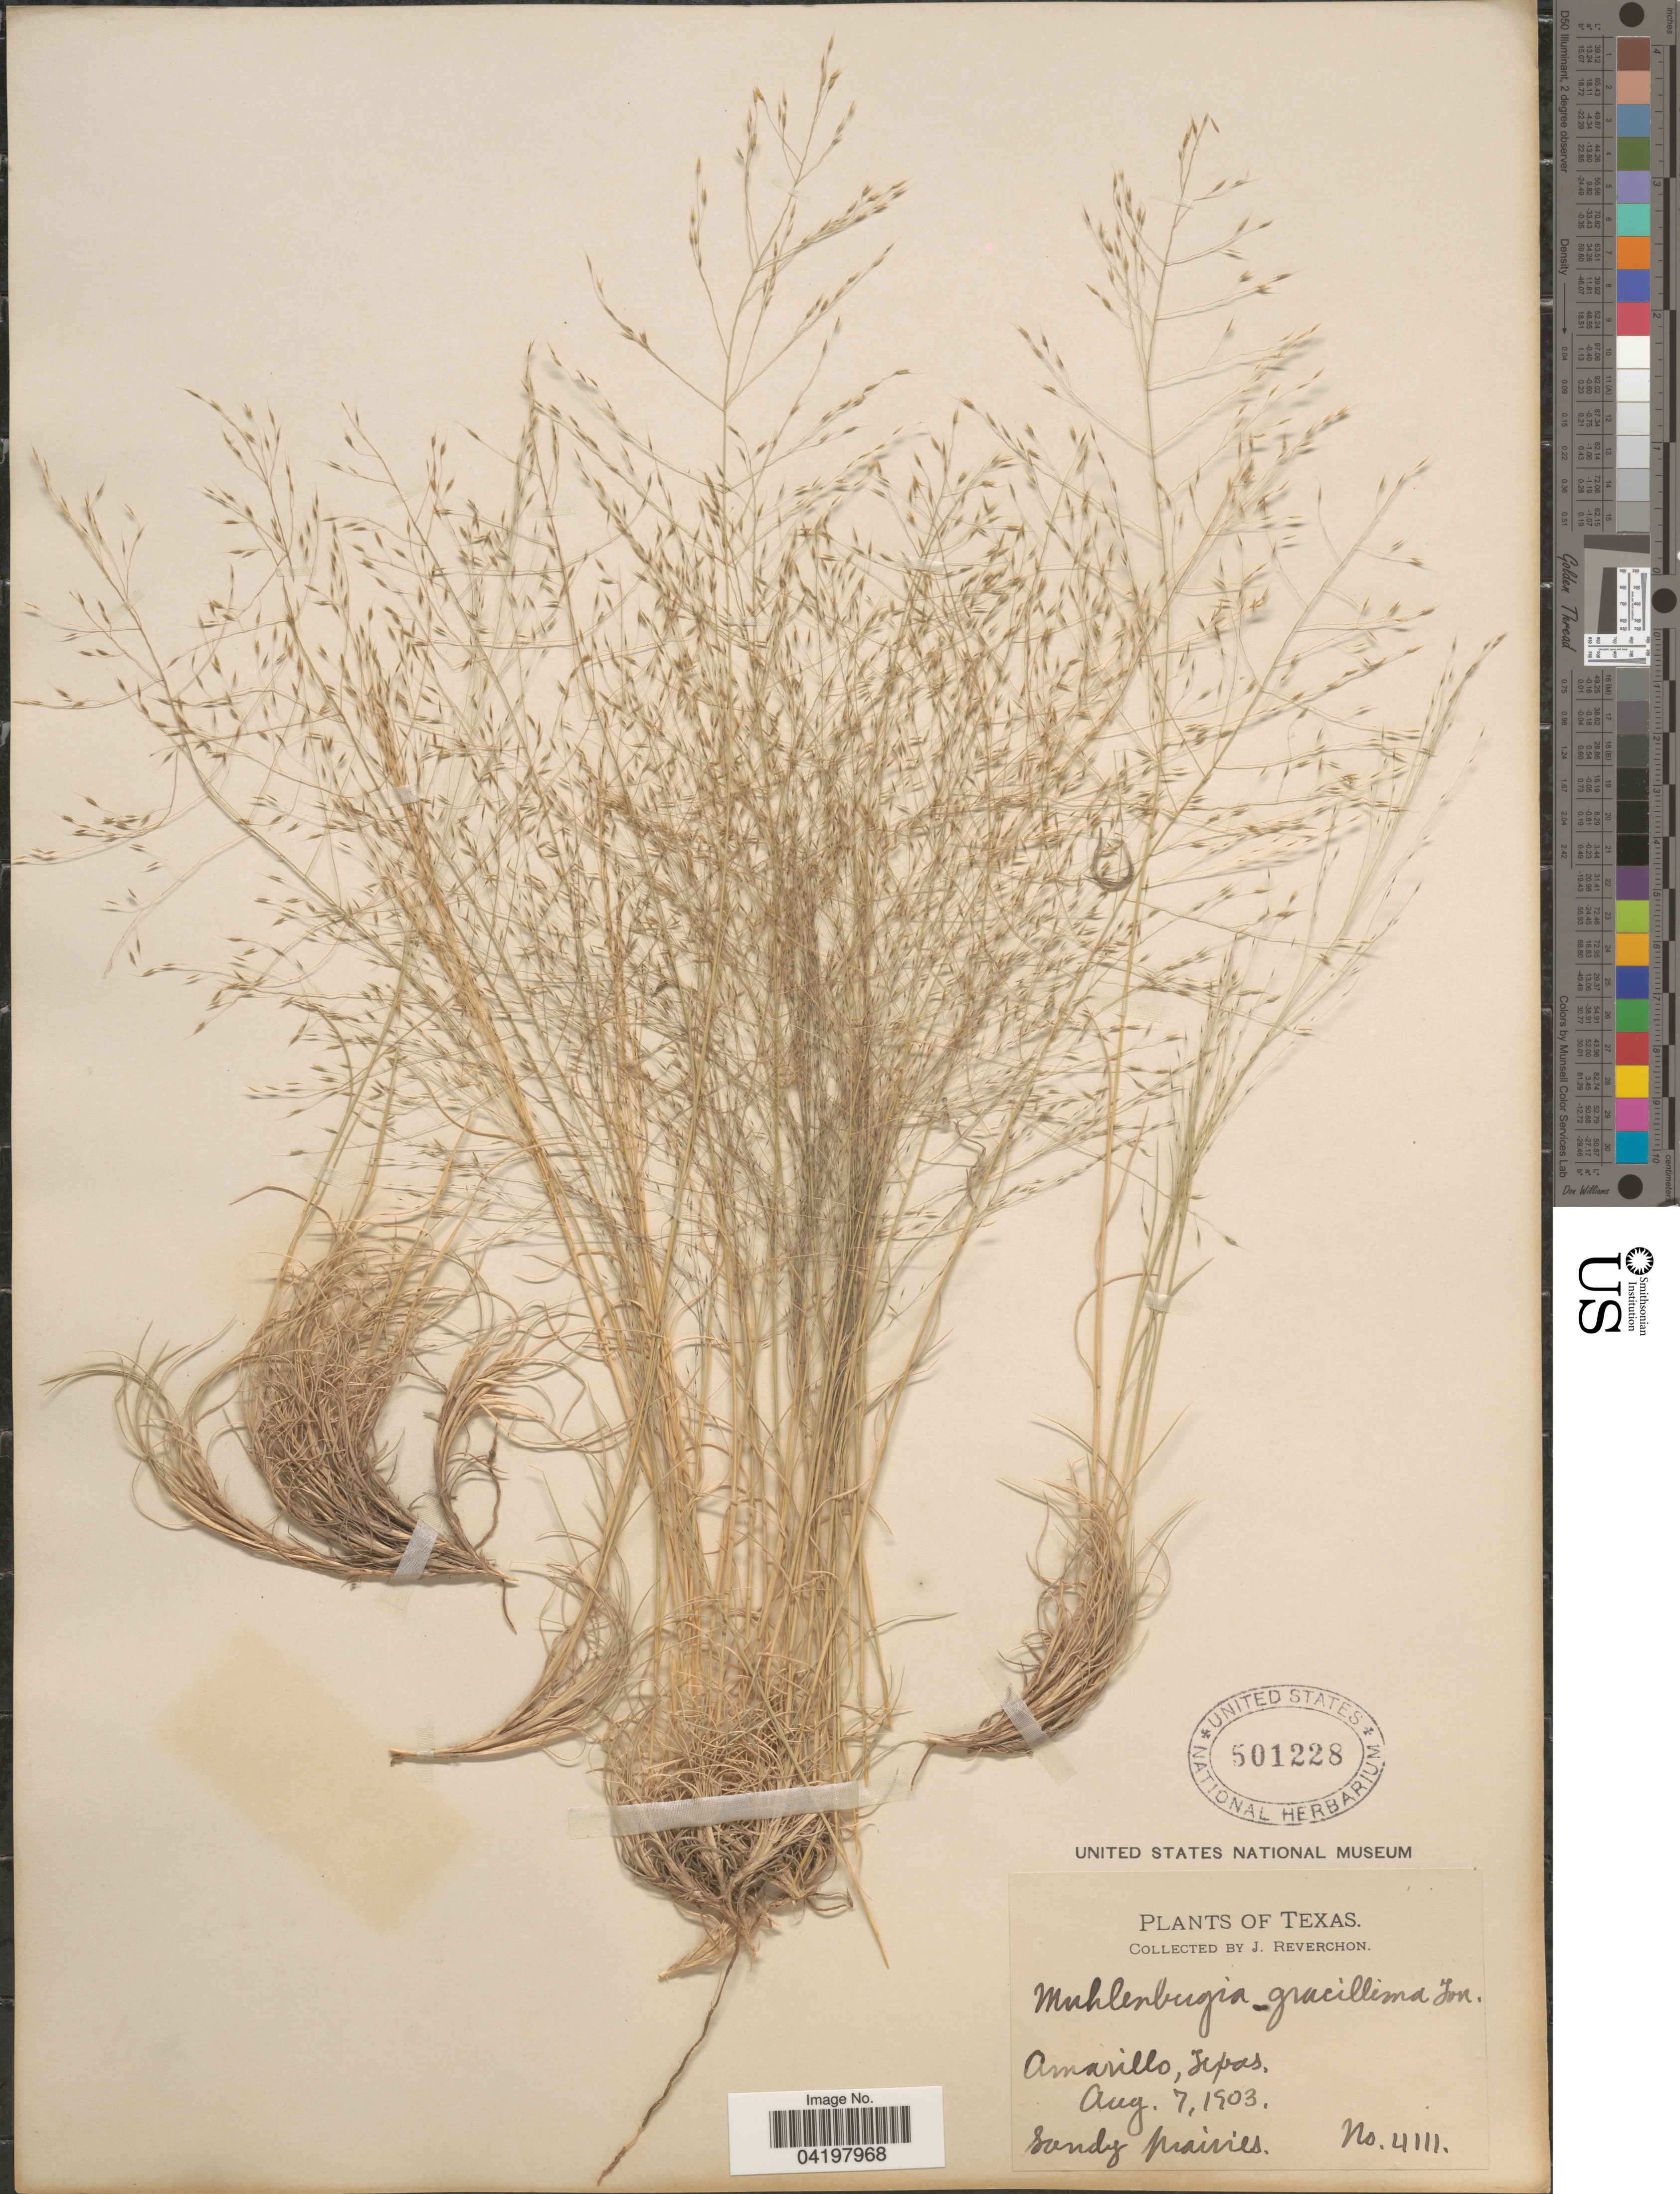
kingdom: Plantae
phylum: Tracheophyta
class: Liliopsida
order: Poales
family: Poaceae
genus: Muhlenbergia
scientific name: Muhlenbergia torreyi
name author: (Kunth) Hitchc. ex Bush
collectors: J. Reverchon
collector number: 4111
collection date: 1903-08-07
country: United States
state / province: Texas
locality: Amarillo.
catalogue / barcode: US 501228